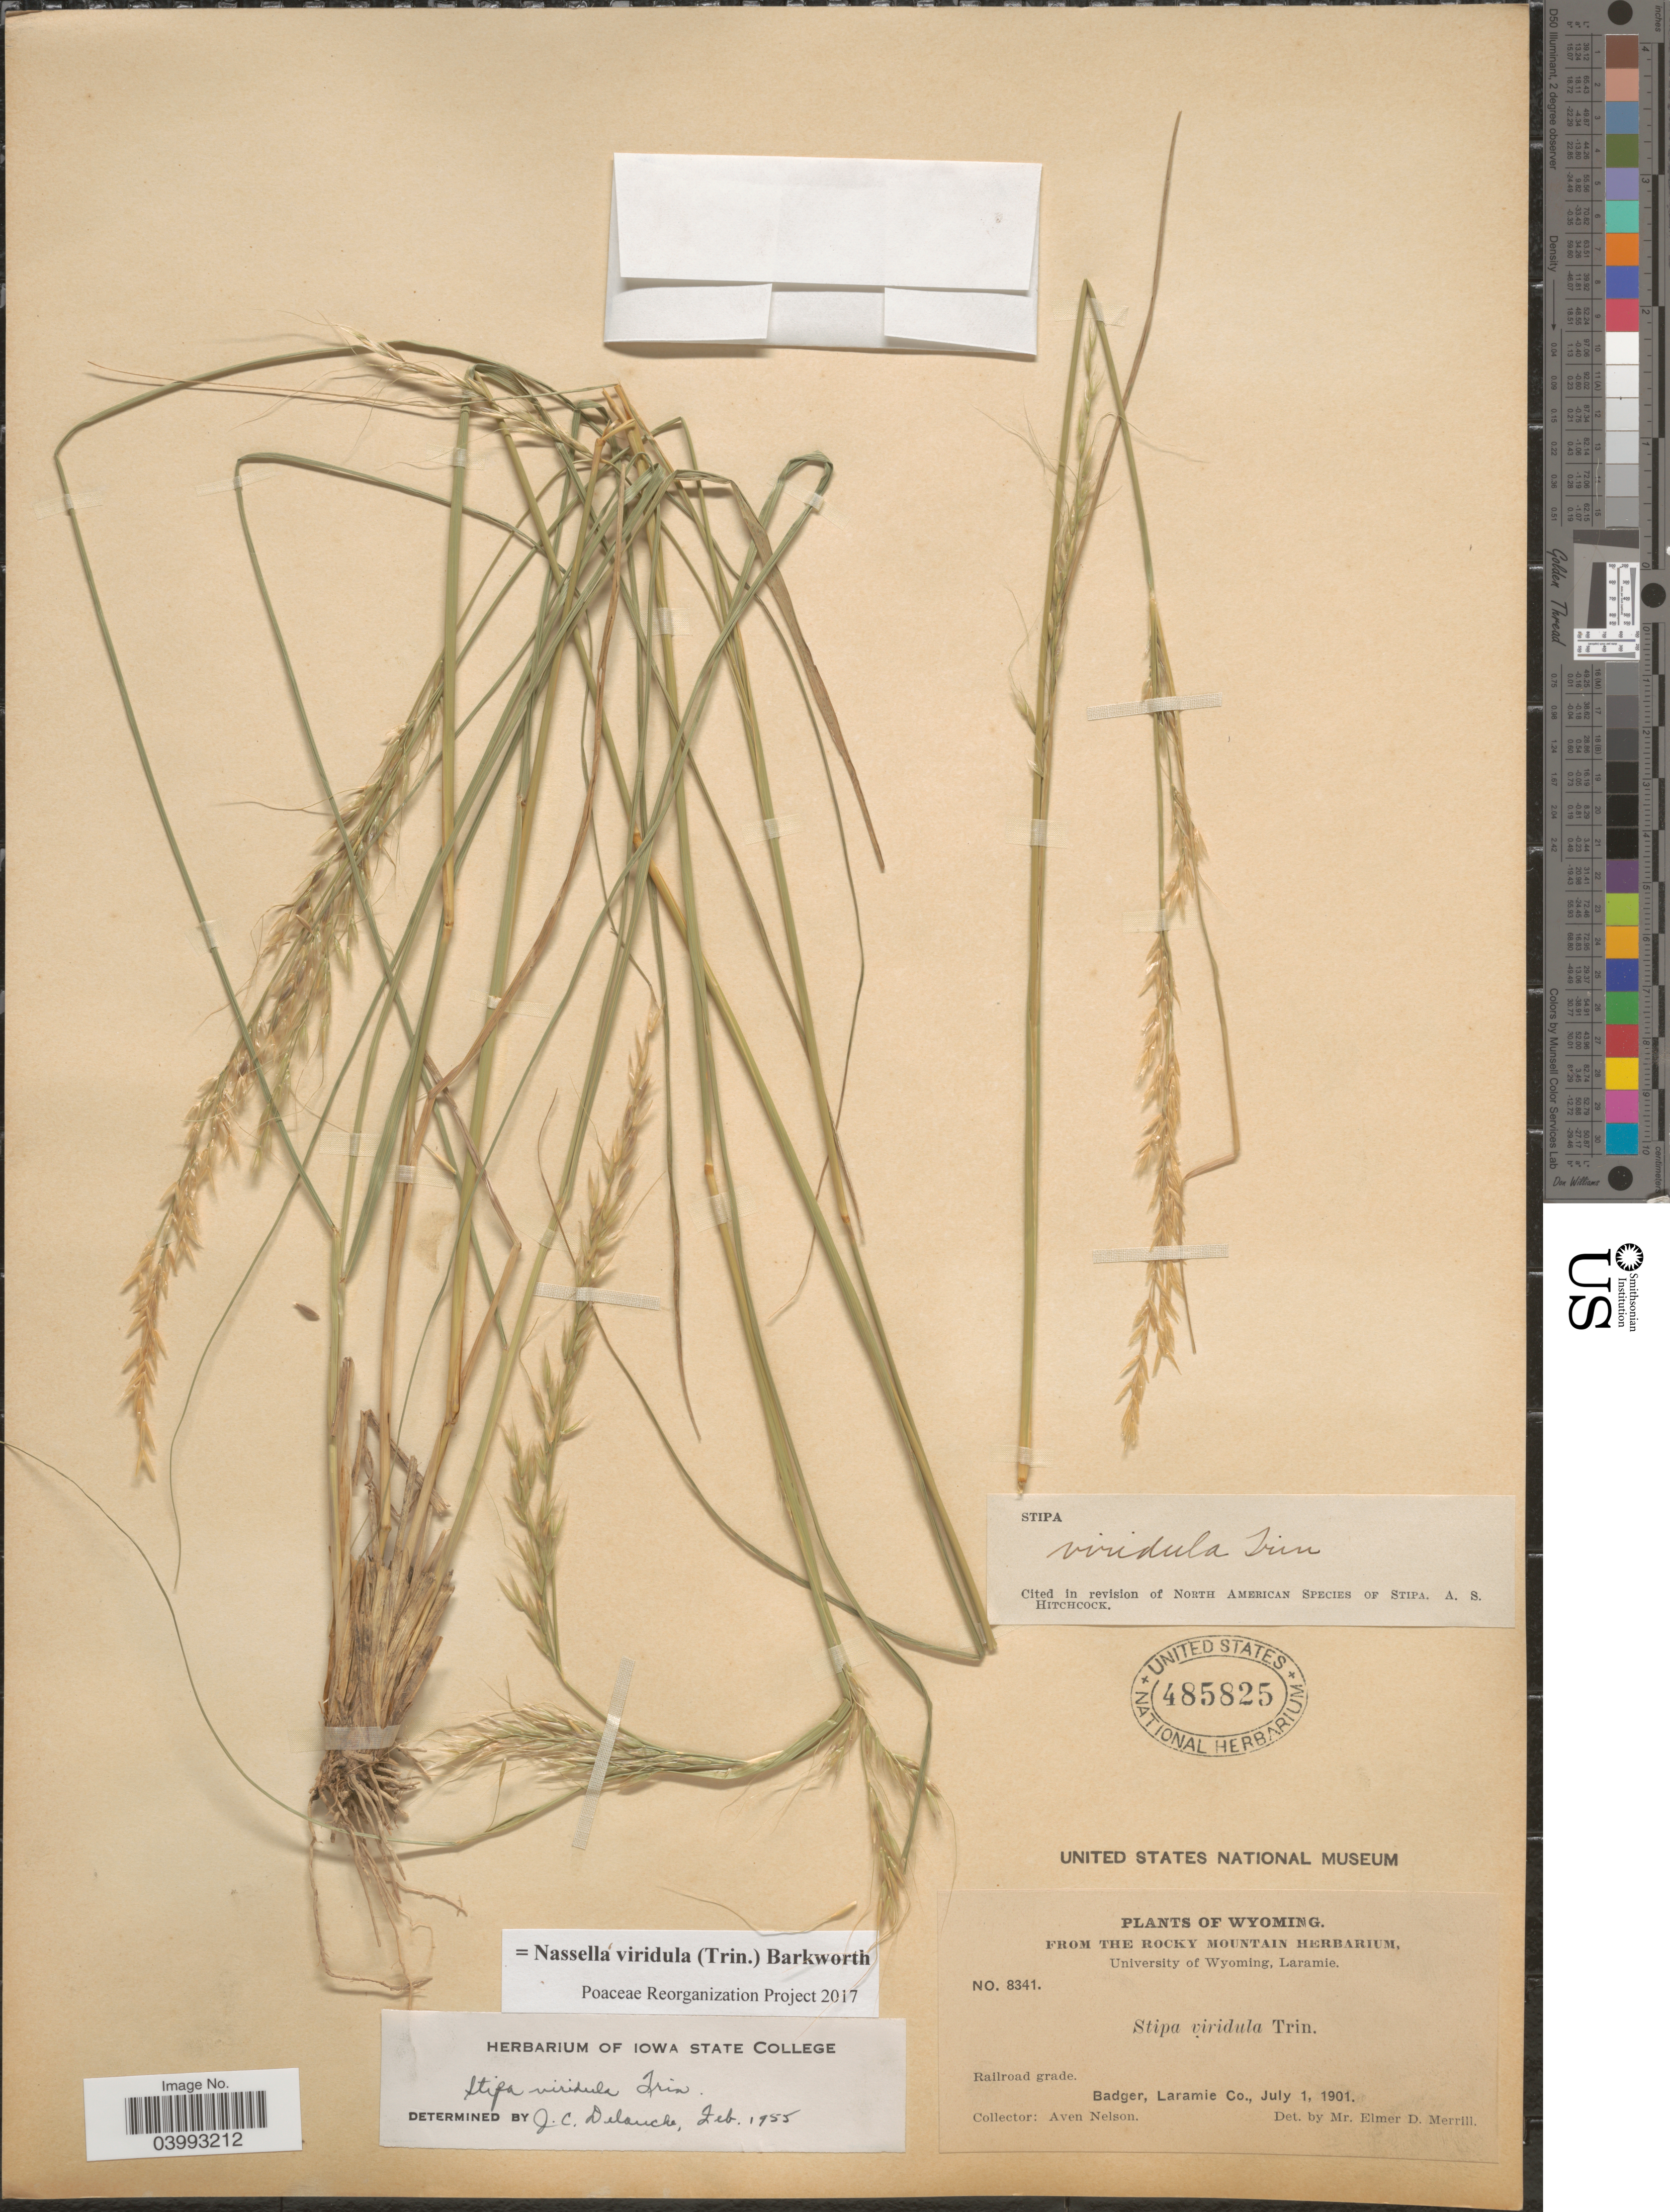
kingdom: Plantae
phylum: Tracheophyta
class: Liliopsida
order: Poales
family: Poaceae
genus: Nassella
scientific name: Nassella viridula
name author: (Trin.) Barkworth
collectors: A. Nelson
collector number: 8341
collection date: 1901-07-01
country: United States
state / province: Wyoming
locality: Badger, Laramie Co.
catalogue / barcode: US 485825